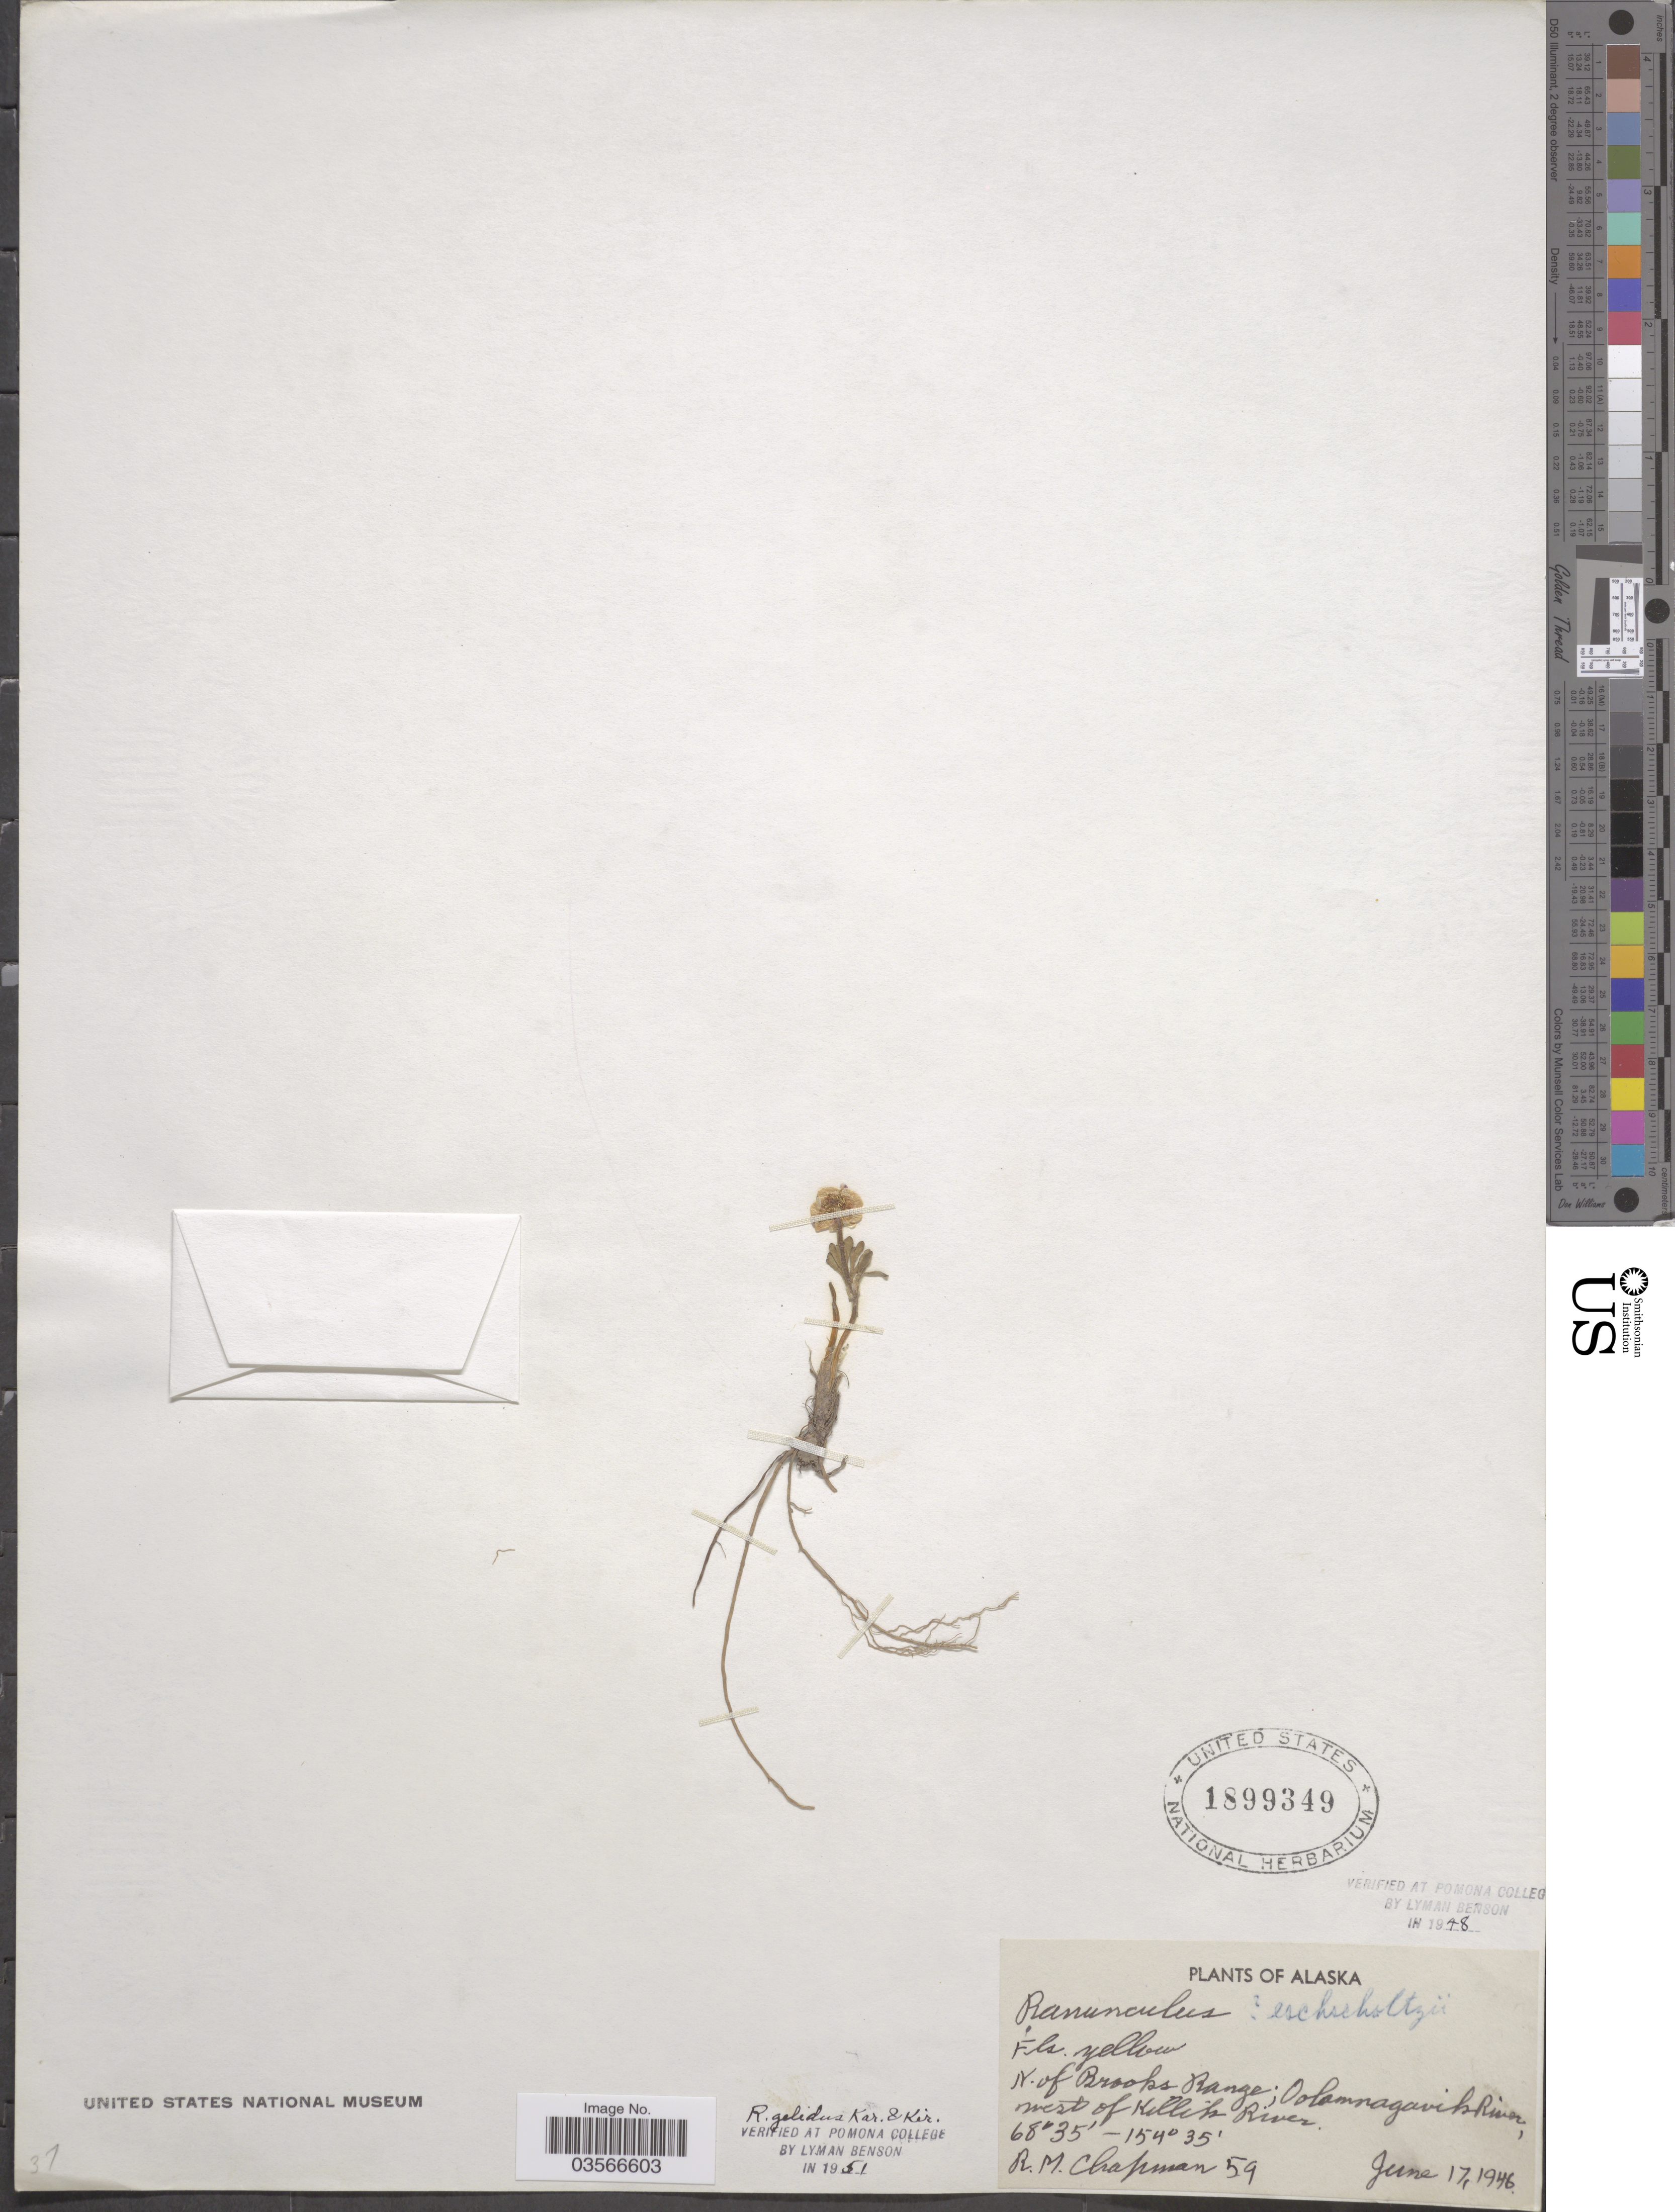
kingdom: Plantae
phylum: Tracheophyta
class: Magnoliopsida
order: Ranunculales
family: Ranunculaceae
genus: Ranunculus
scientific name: Ranunculus gelidus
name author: Kir. & Kar.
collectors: R. M. Chapman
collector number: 59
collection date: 1946-06-17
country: United States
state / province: Alaska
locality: N. of Brooks Range; Oolamnagavik River, west of Killik River.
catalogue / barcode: US 1899349